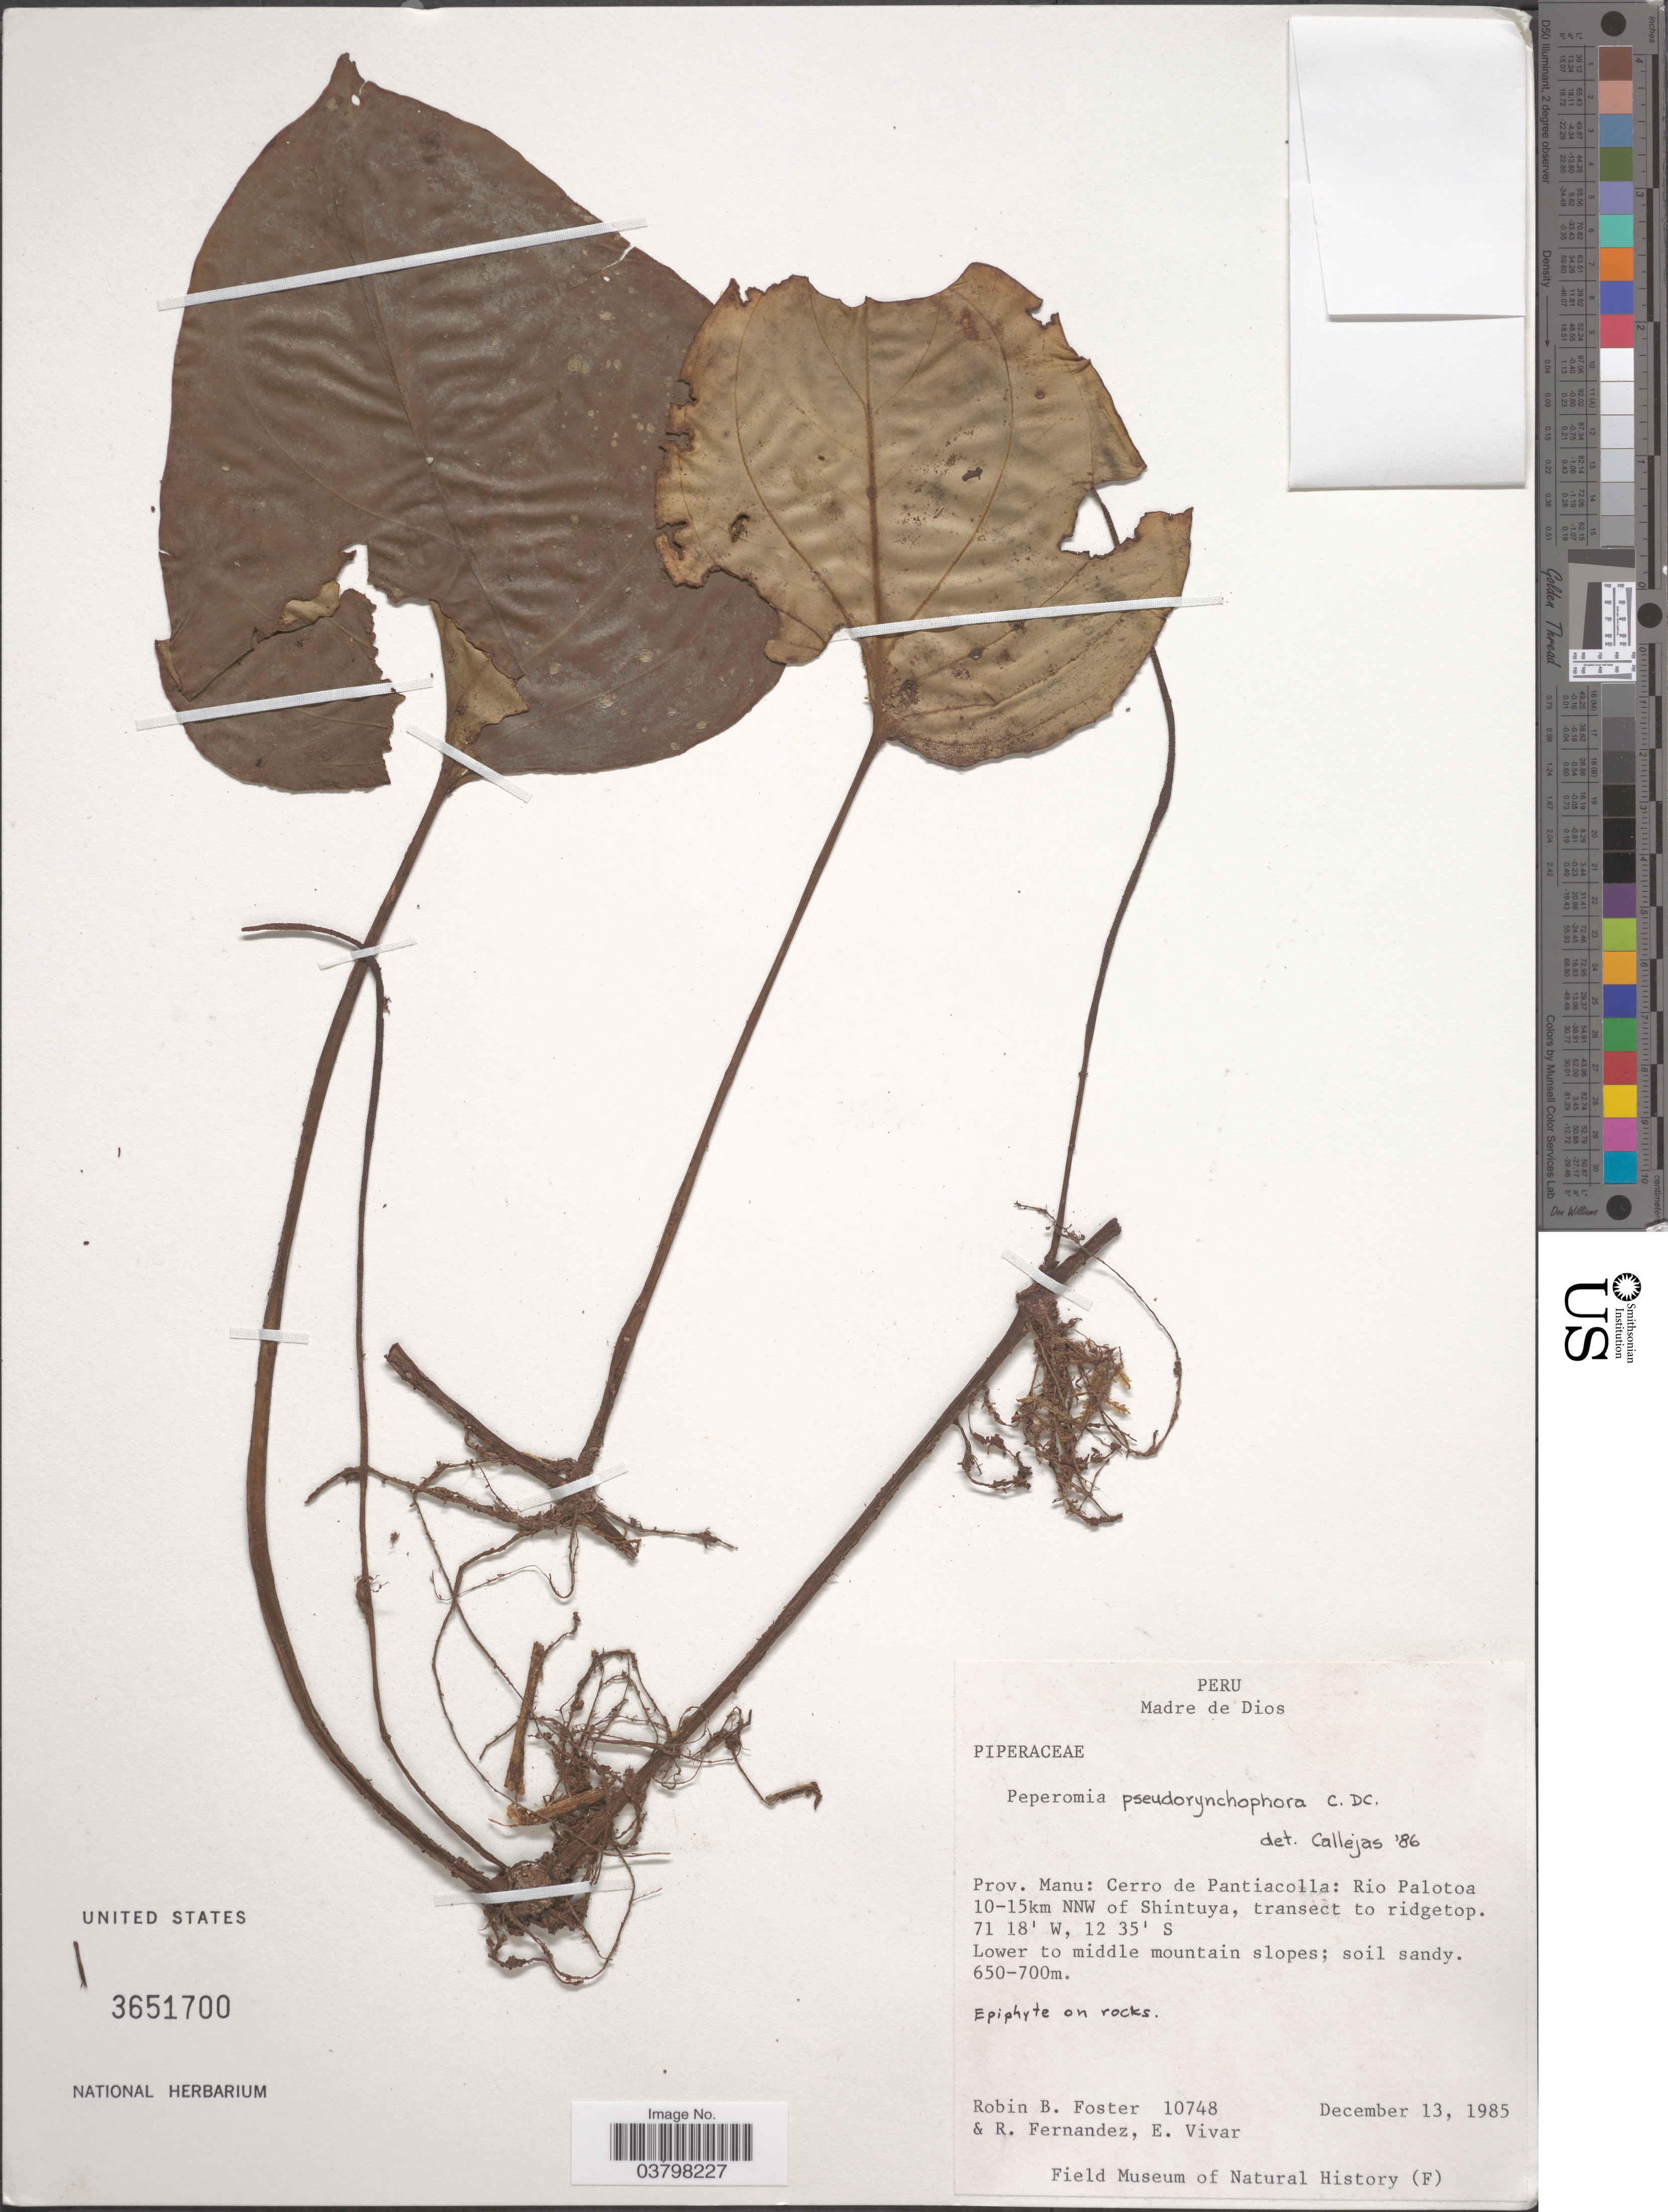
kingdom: Plantae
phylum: Tracheophyta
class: Magnoliopsida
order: Piperales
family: Piperaceae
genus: Peperomia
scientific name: Peperomia pseudorhynchophora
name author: C. DC.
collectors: R. B. Foster, R. Fernandez & E. Vivar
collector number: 10748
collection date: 1985-12-13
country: Peru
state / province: Madre de Dios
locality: Prov. Manu: Cerro de Pantiacolla: Rio Palotoa 10-15km NNW of Shintuya, transect to ridgetop.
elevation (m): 650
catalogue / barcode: US 3651700